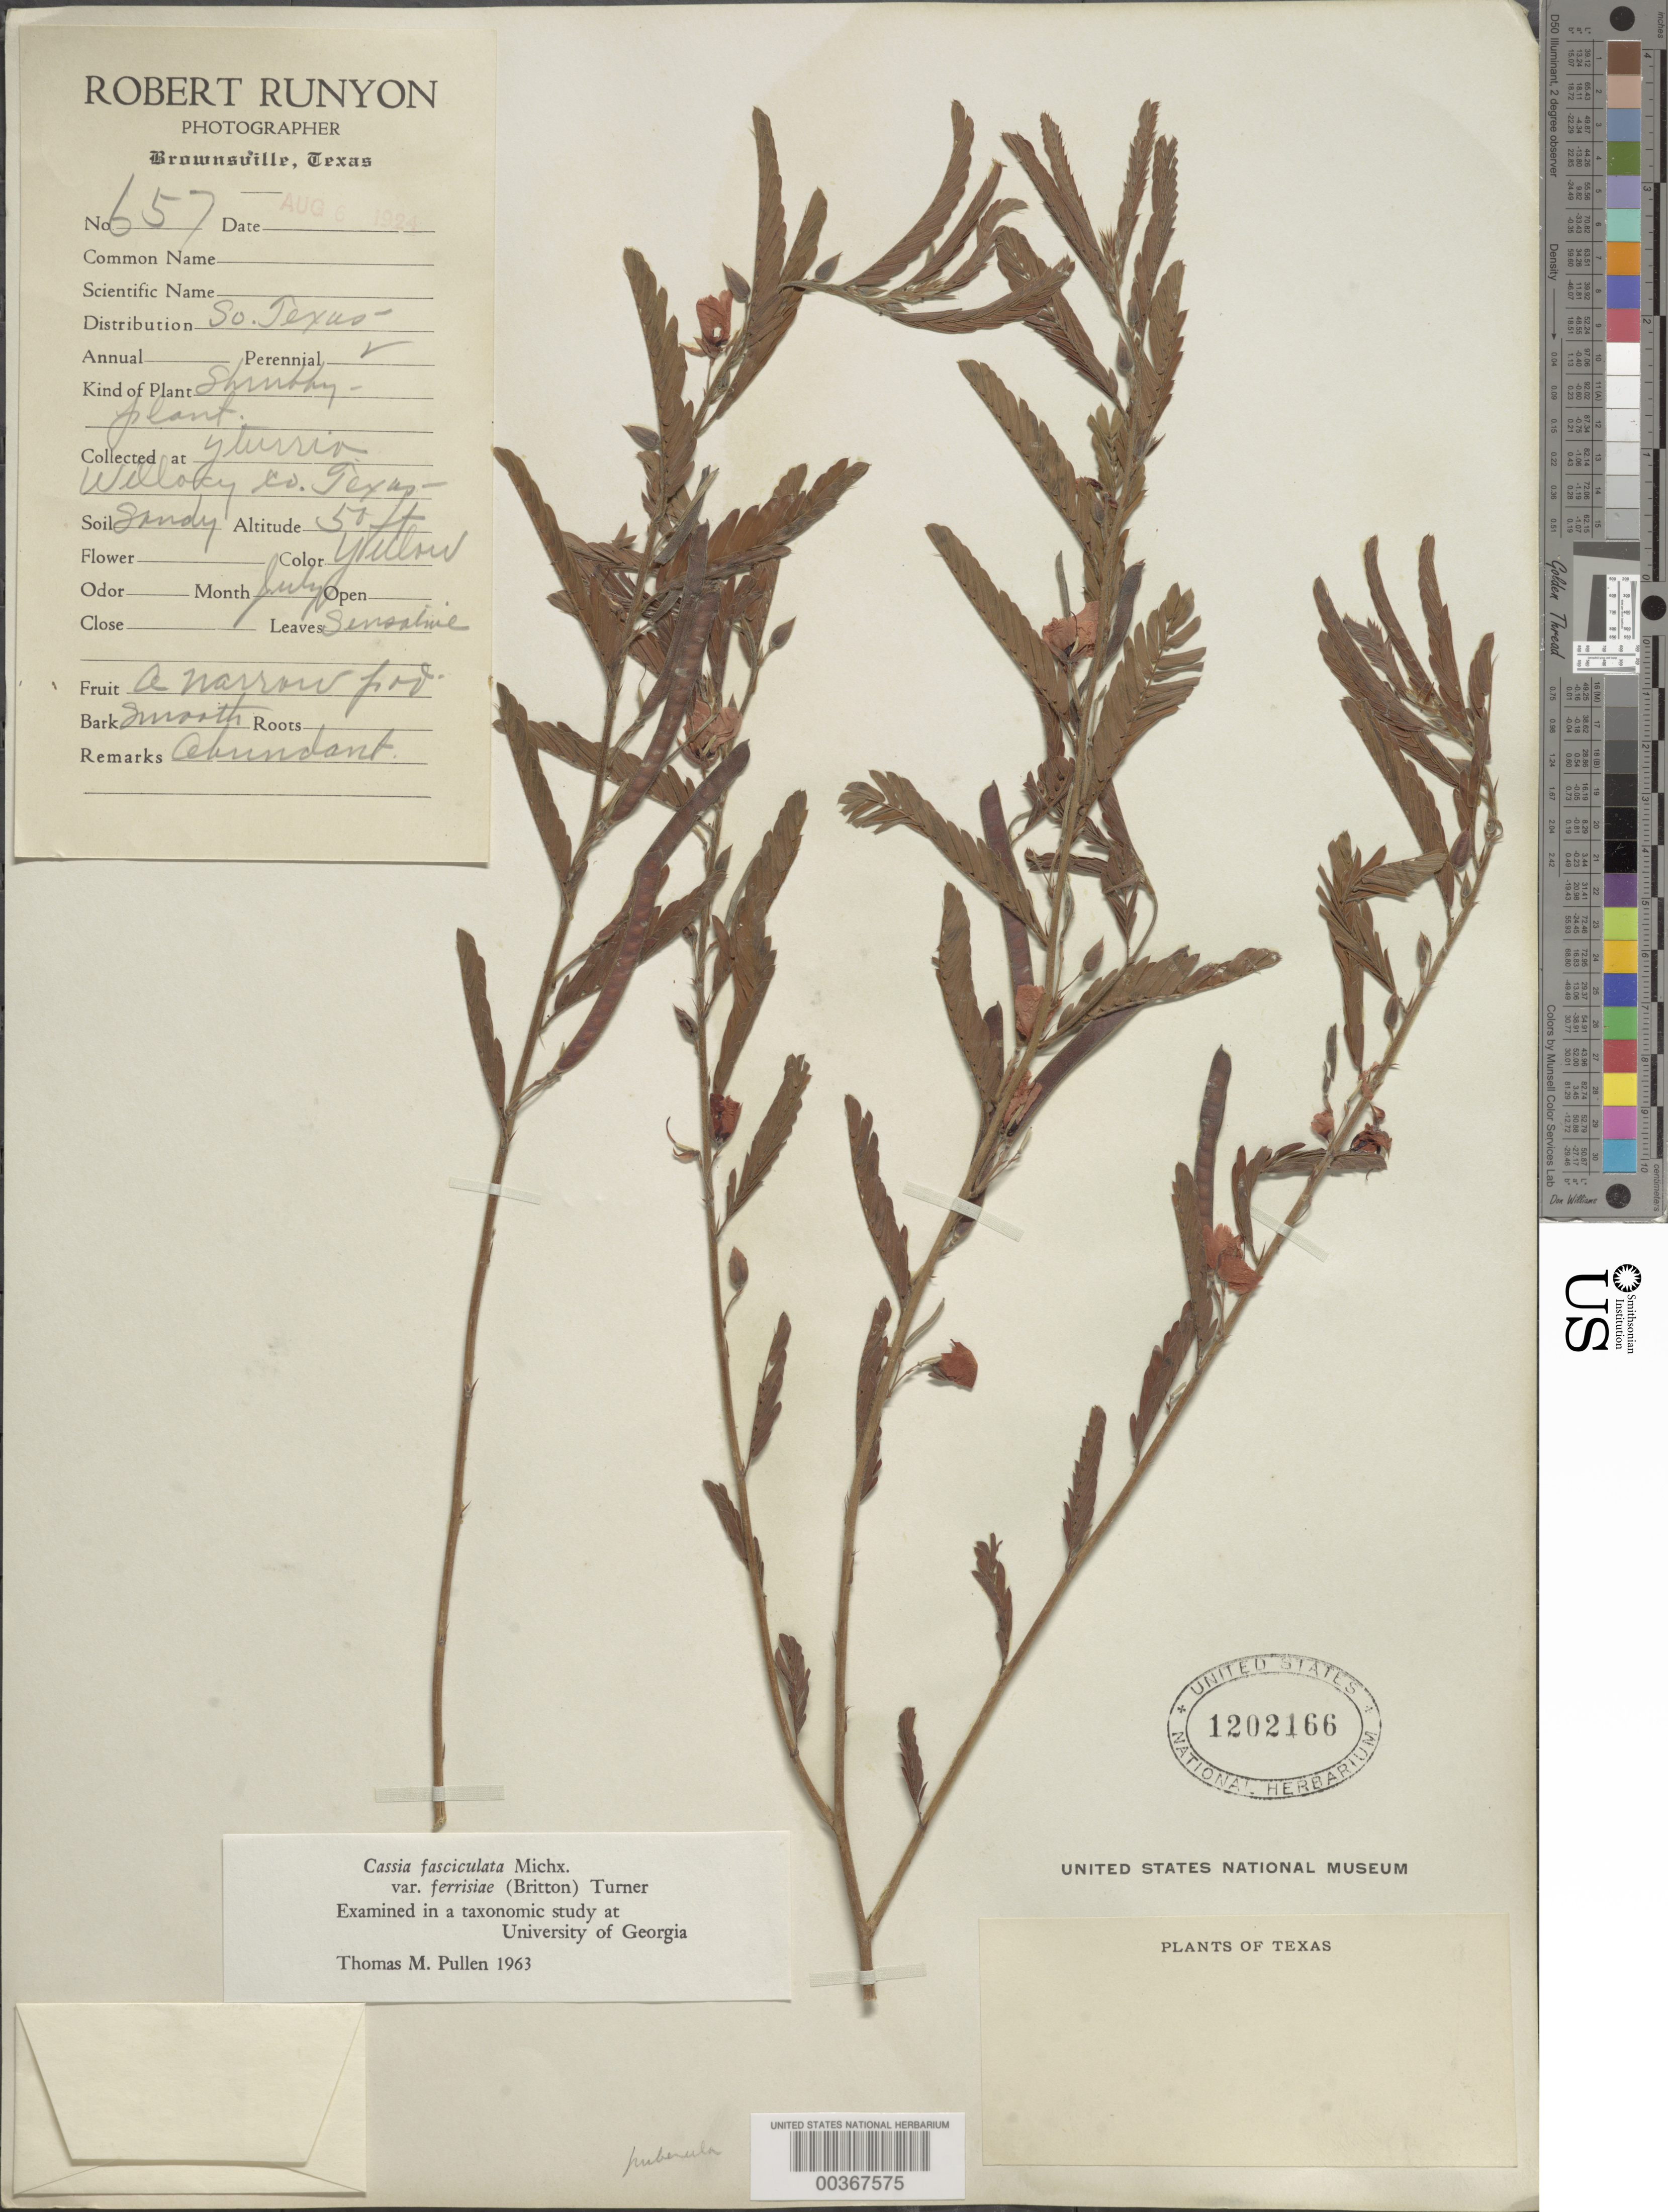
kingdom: Plantae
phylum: Tracheophyta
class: Magnoliopsida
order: Fabales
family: Fabaceae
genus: Chamaecrista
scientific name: Chamaecrista fasciculata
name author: (Michx.) Greene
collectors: R. Runyon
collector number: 657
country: United States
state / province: Texas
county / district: Willacy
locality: Yturrion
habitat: Sandy soil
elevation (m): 15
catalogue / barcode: US 1202166